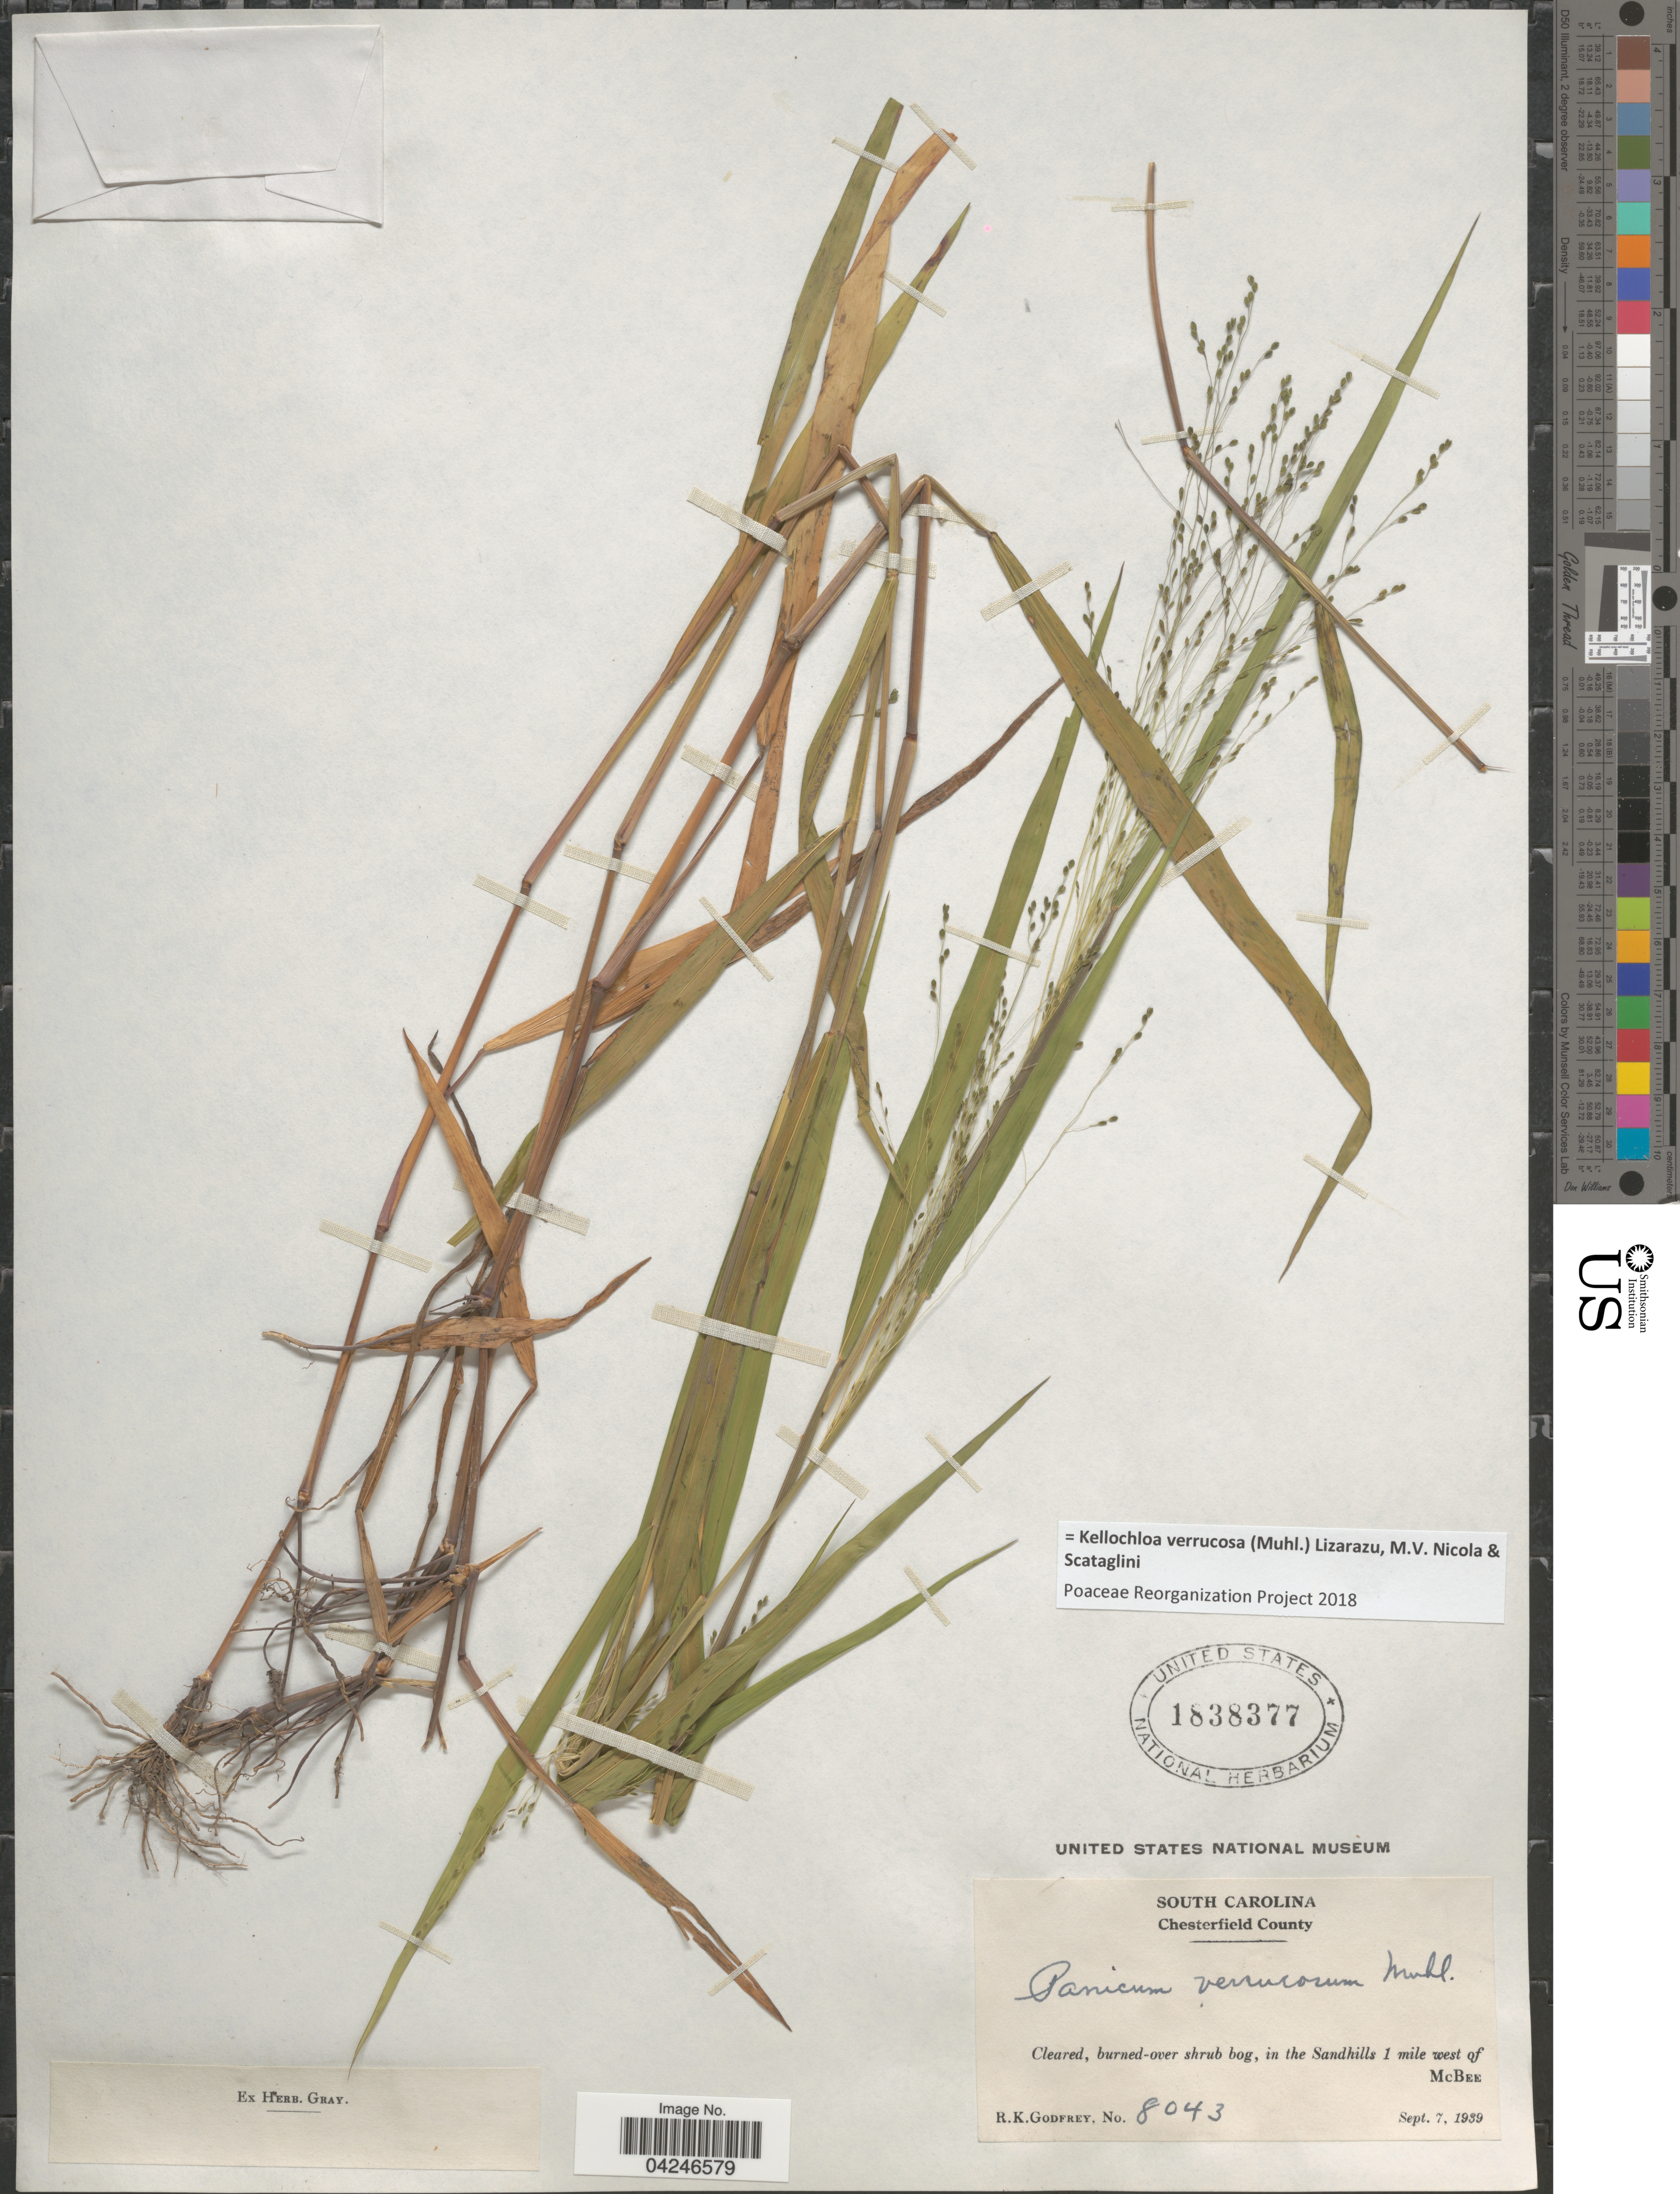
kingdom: Plantae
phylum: Tracheophyta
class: Liliopsida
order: Poales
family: Poaceae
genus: Kellochloa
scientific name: Kellochloa verrucosa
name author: (Muhl.) Lizarazu et al.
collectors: R. K. Godfrey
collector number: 8043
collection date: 1939-09-07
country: United States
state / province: South Carolina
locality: Chesterfield County. Cleared, burned-over shrub bog, in the Sandhills 1 mile west of McBee.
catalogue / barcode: US 1838377